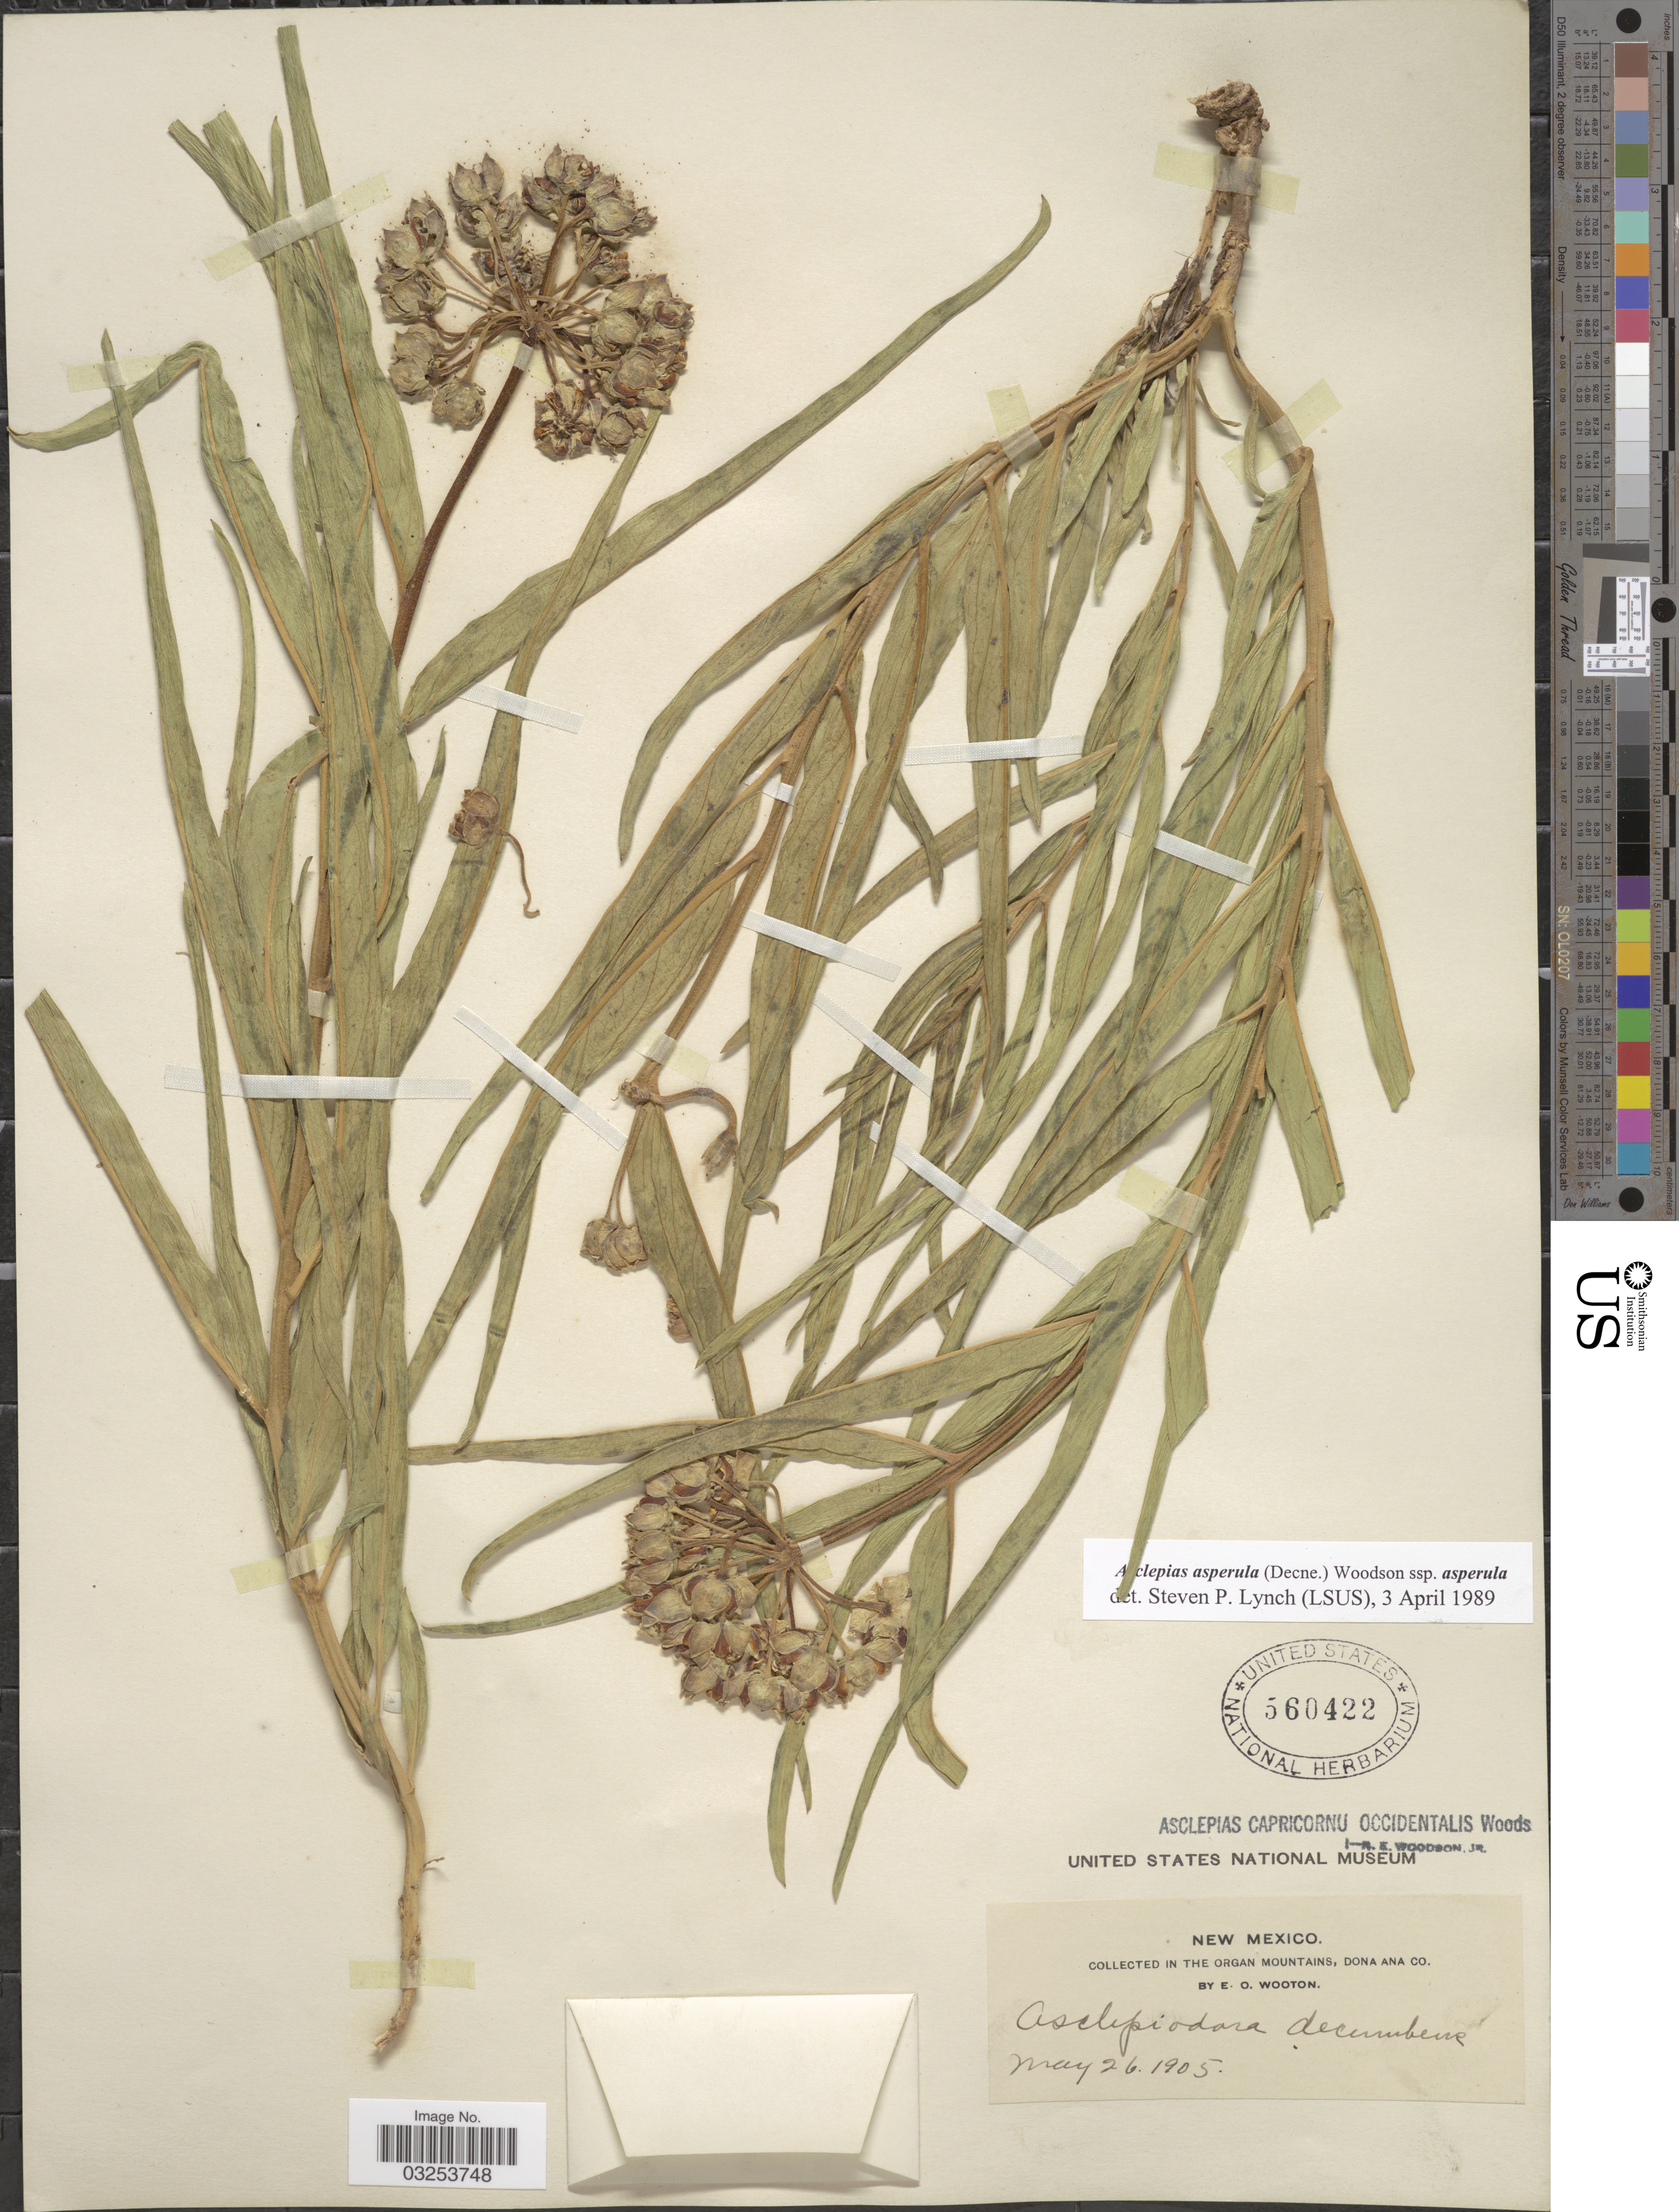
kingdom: Plantae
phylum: Tracheophyta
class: Magnoliopsida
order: Gentianales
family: Apocynaceae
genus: Asclepias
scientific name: Asclepias asperula subsp. asperula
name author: (Decne.) Woodson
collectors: E. O. Wooton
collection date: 1905-05-26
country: United States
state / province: New Mexico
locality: In the Organ Mountains, Dona Ana Co.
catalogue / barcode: US 560422